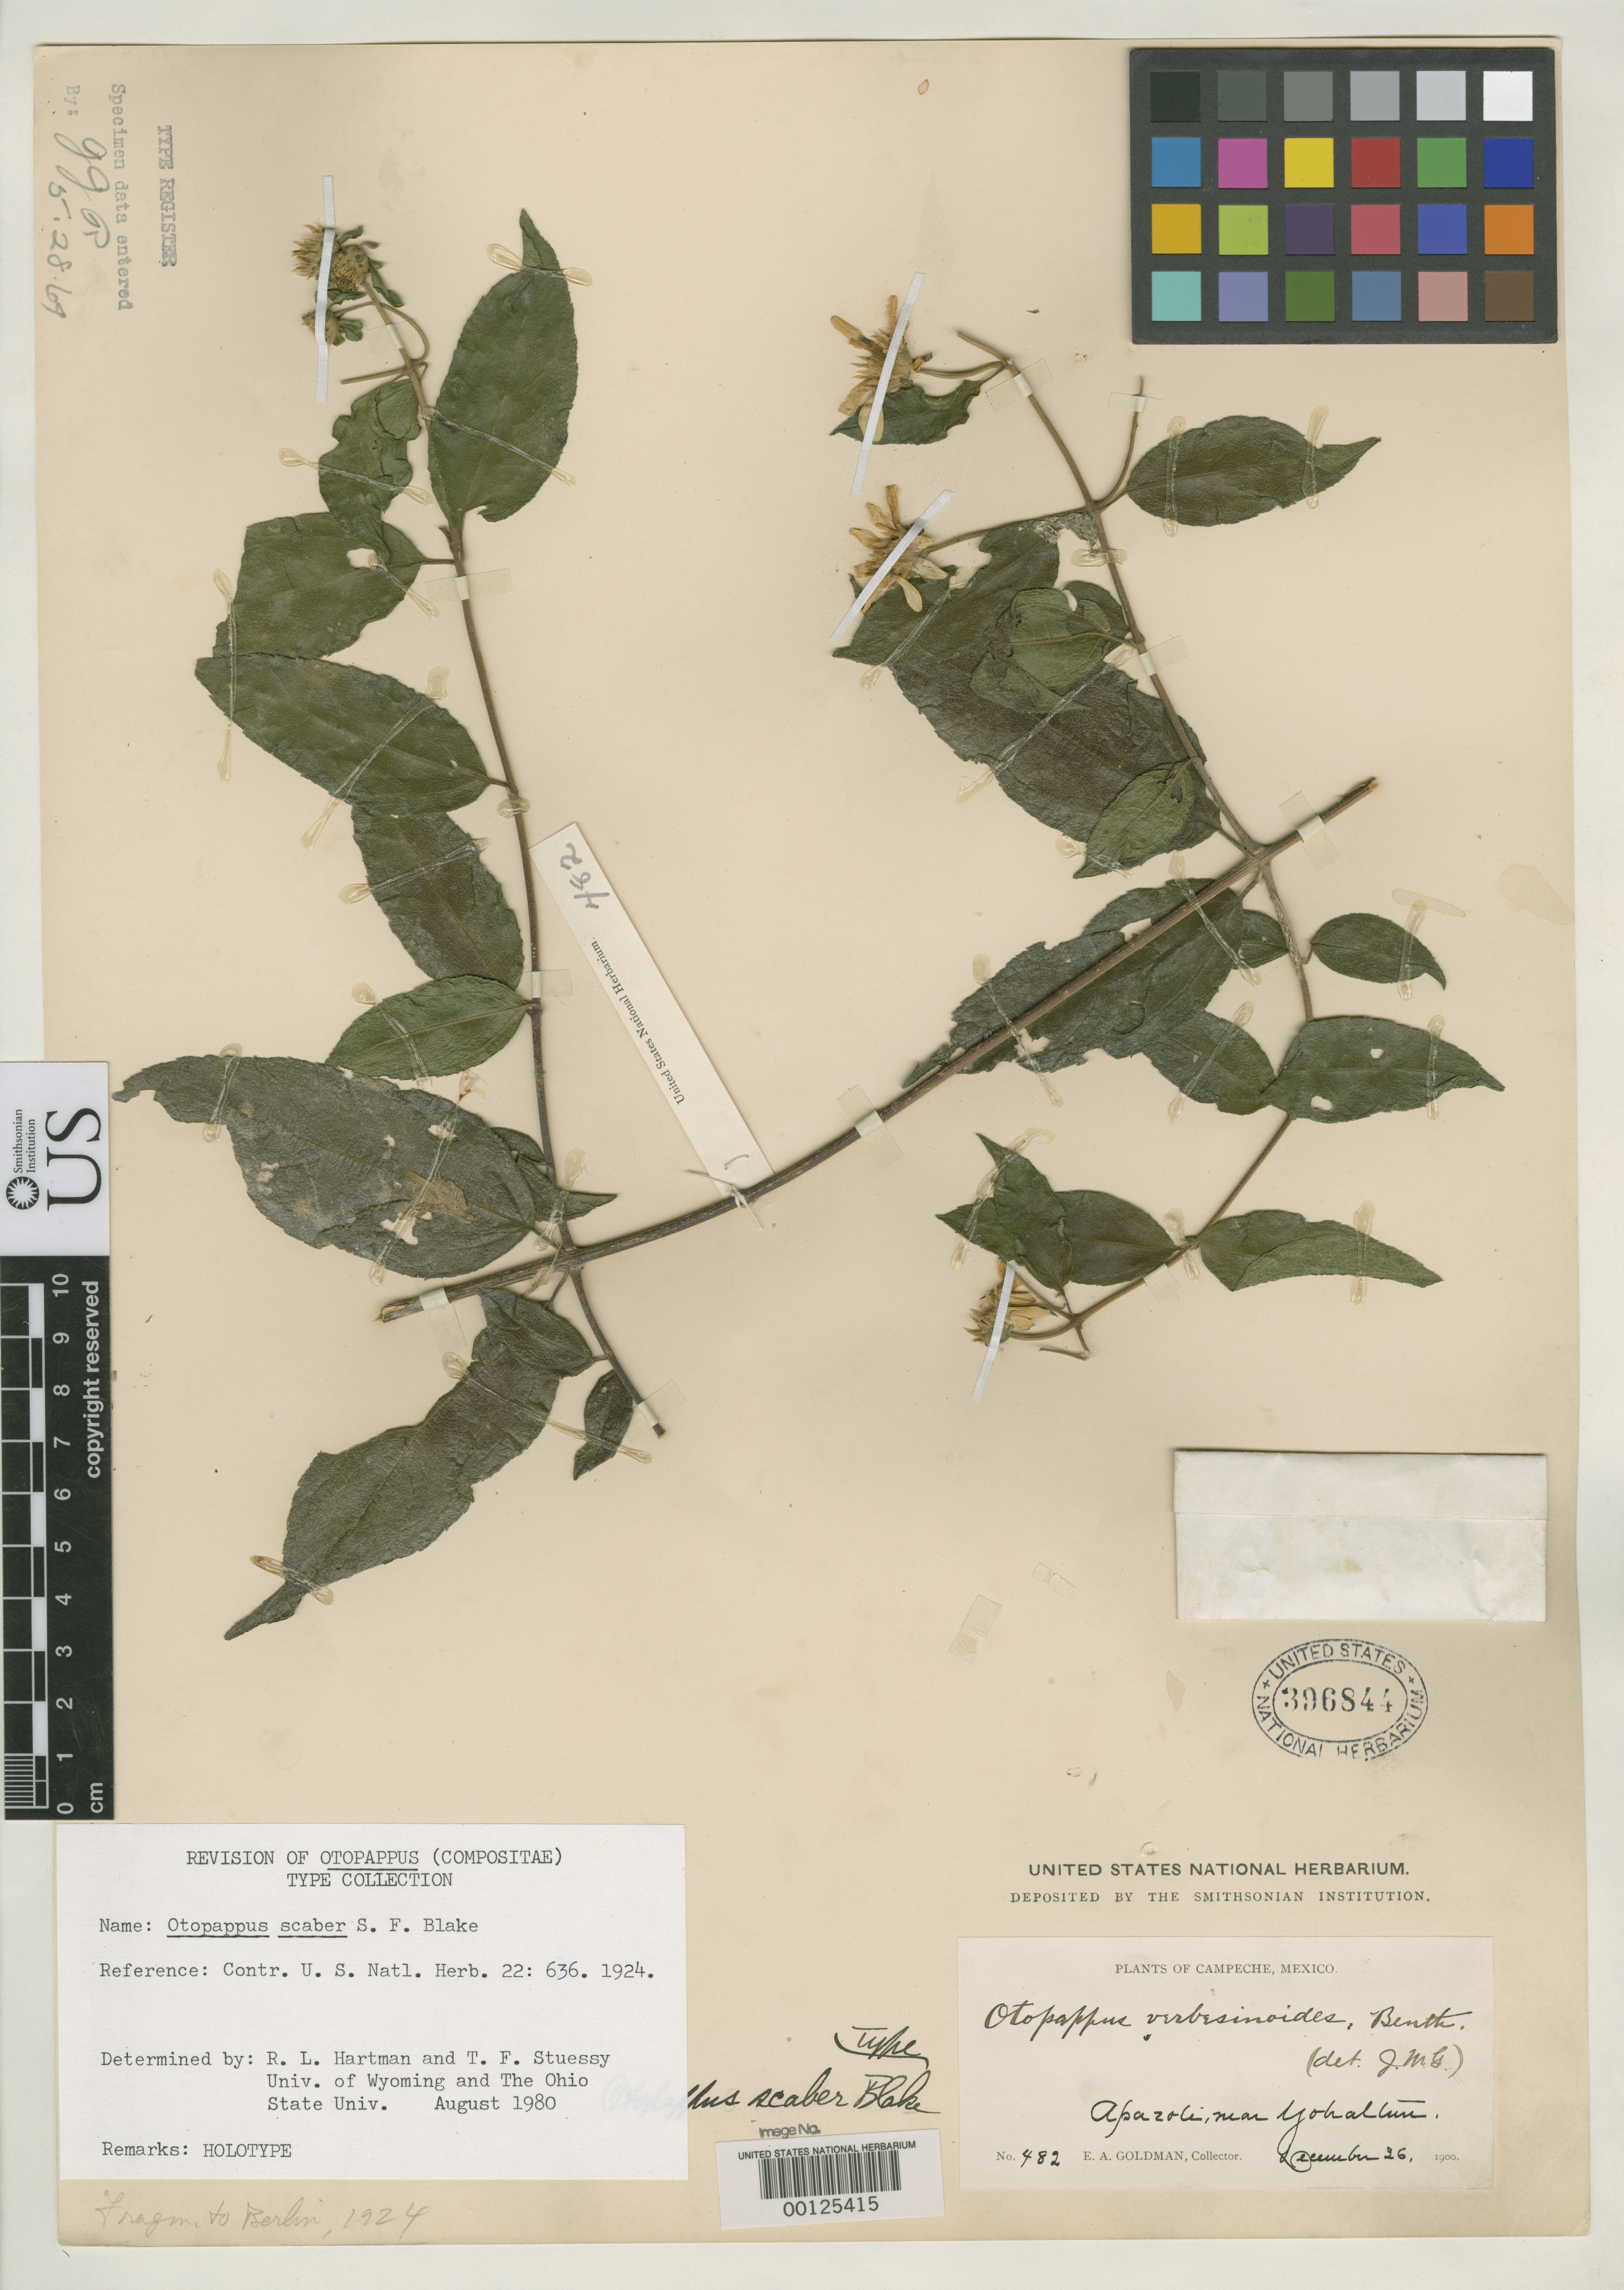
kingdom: Plantae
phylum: Tracheophyta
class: Magnoliopsida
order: Asterales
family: Asteraceae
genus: Otopappus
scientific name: Otopappus scaber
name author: S.F. Blake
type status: Holotype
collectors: E. A. Goldman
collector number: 482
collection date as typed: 26 Dec 1900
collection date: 1900-12-26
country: Mexico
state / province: Campeche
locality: Near Yohaltum, Apazote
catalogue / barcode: US 396844